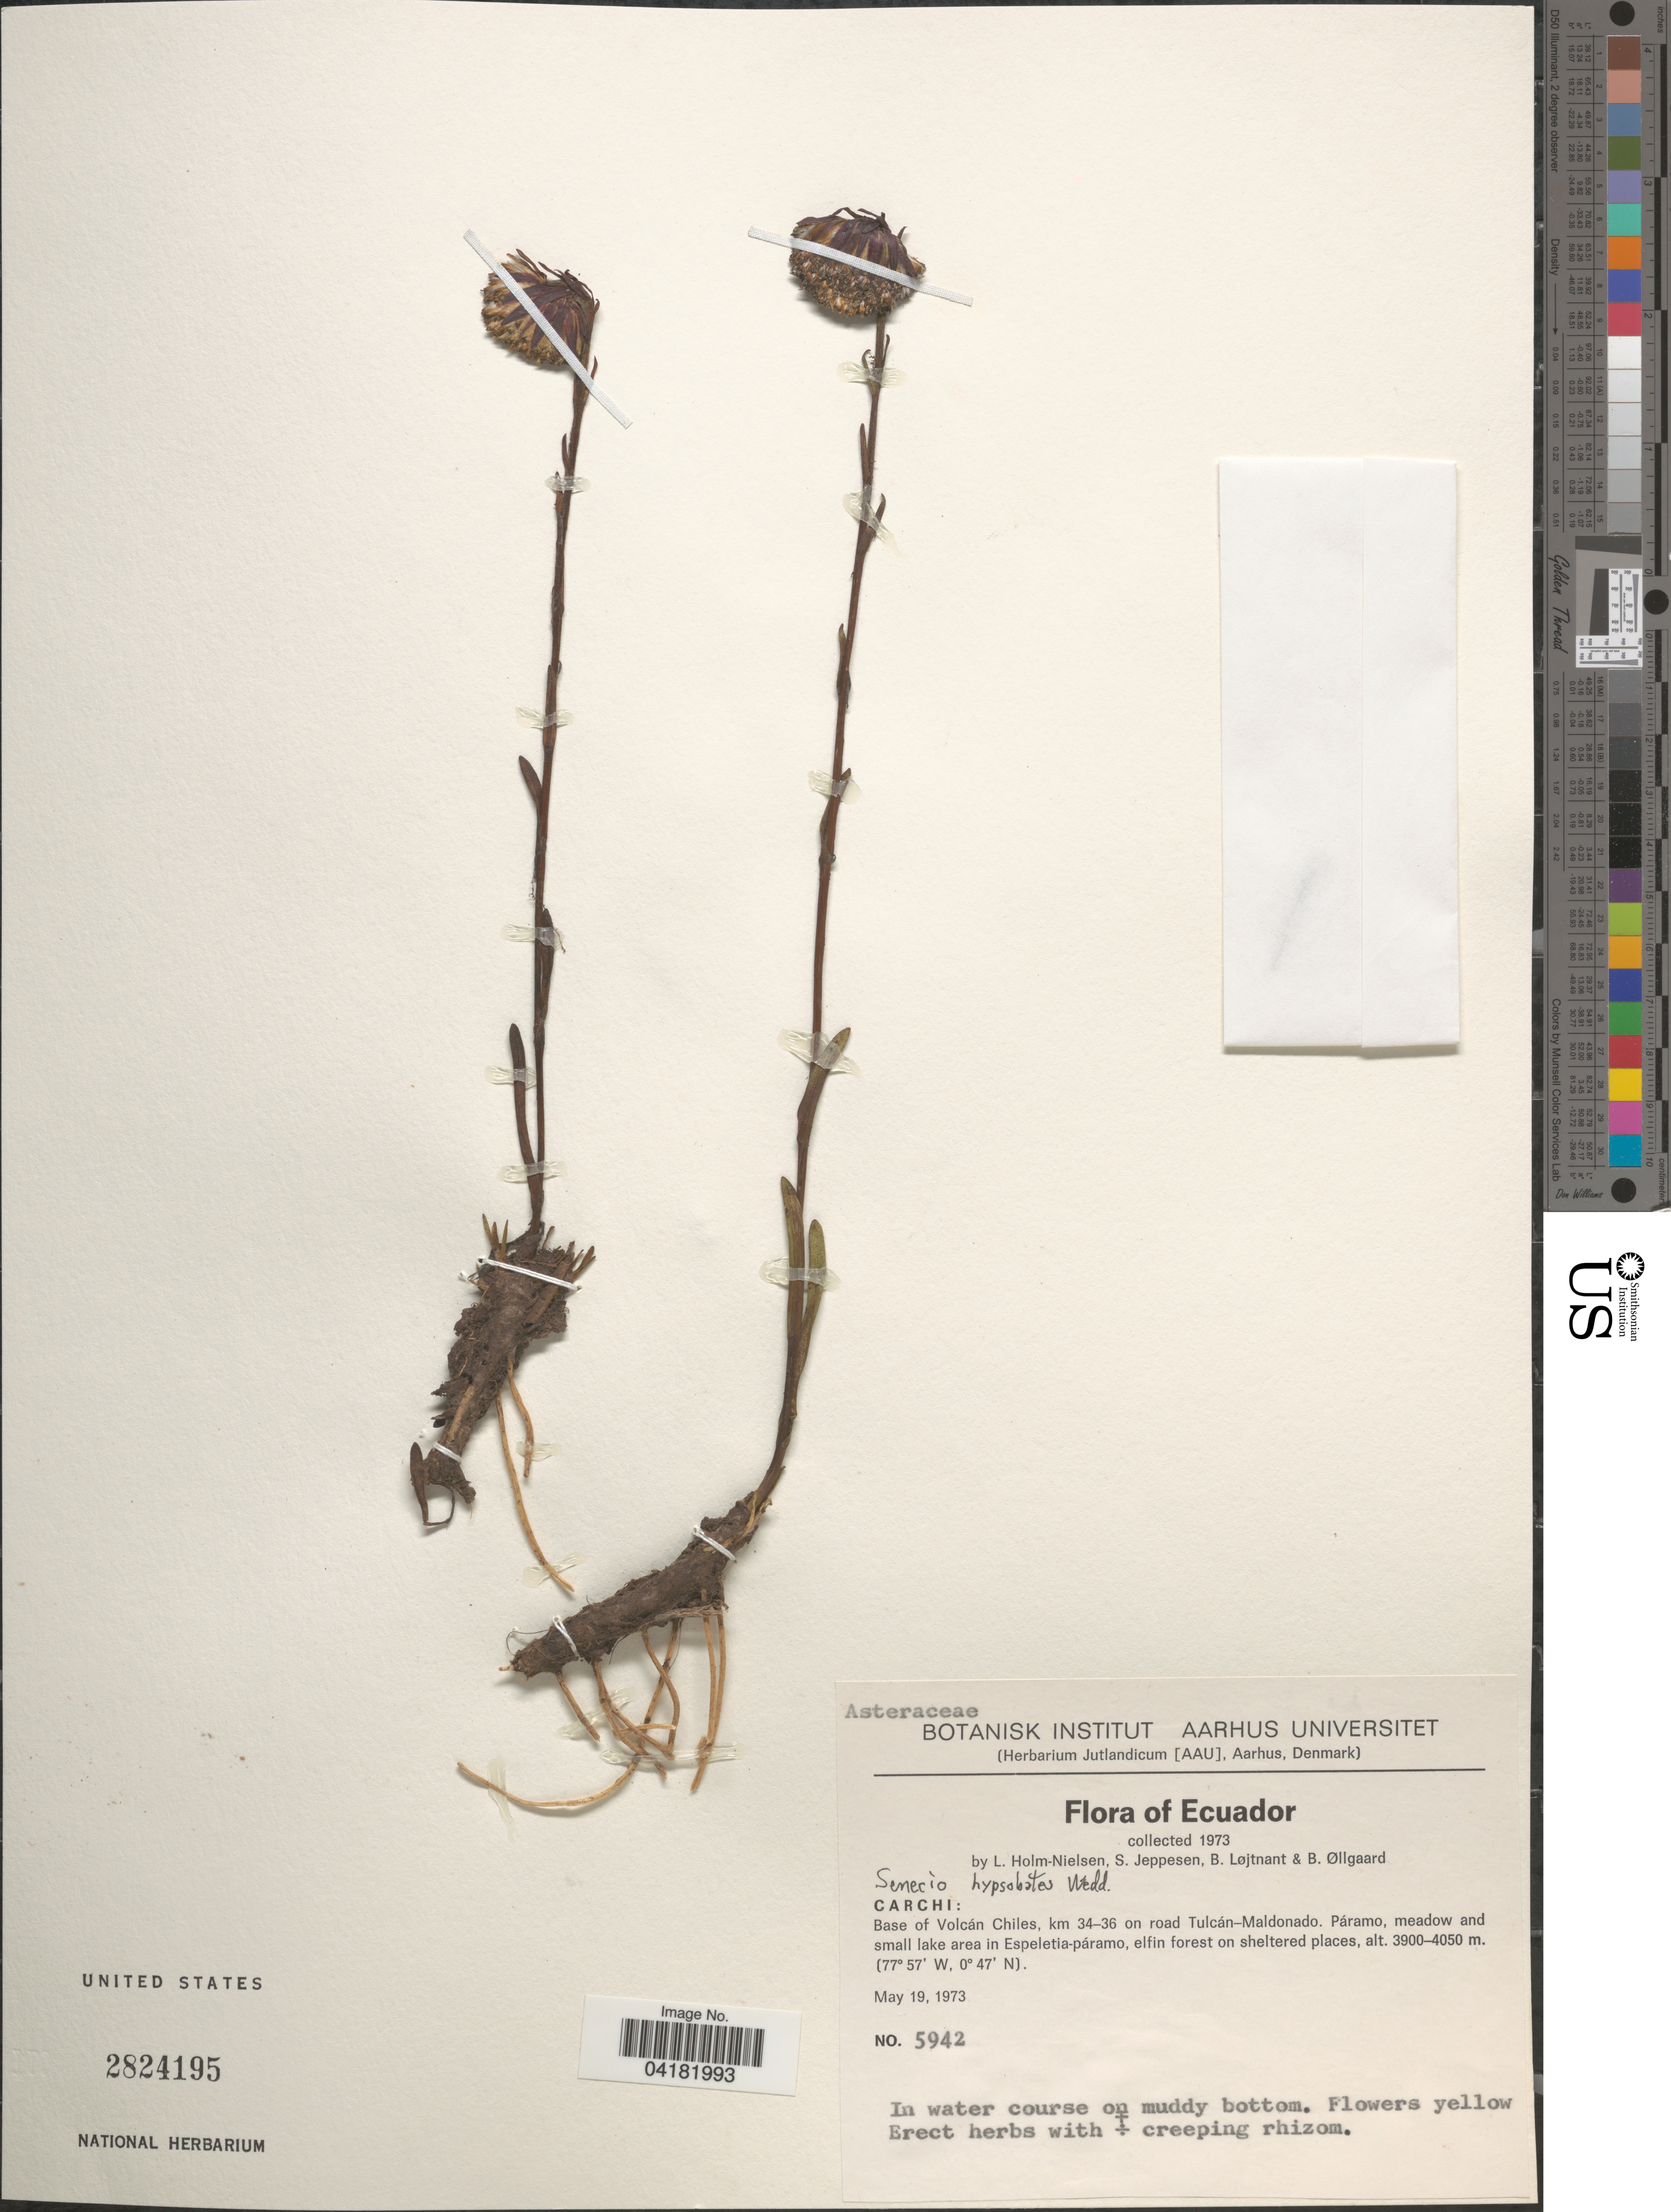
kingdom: Plantae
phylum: Tracheophyta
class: Magnoliopsida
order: Asterales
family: Asteraceae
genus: Senecio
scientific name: Senecio hypsobates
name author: Wedd.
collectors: L. Holm-Nielsen, S. Jeppesen, B. Löjtnant & B. Øllgaard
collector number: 5942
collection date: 1973-05-19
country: Ecuador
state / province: Carchi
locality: Base of Volcán Chiles, km 34-36 on road Tulcán-Maldonado.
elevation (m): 3900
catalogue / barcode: US 2824195